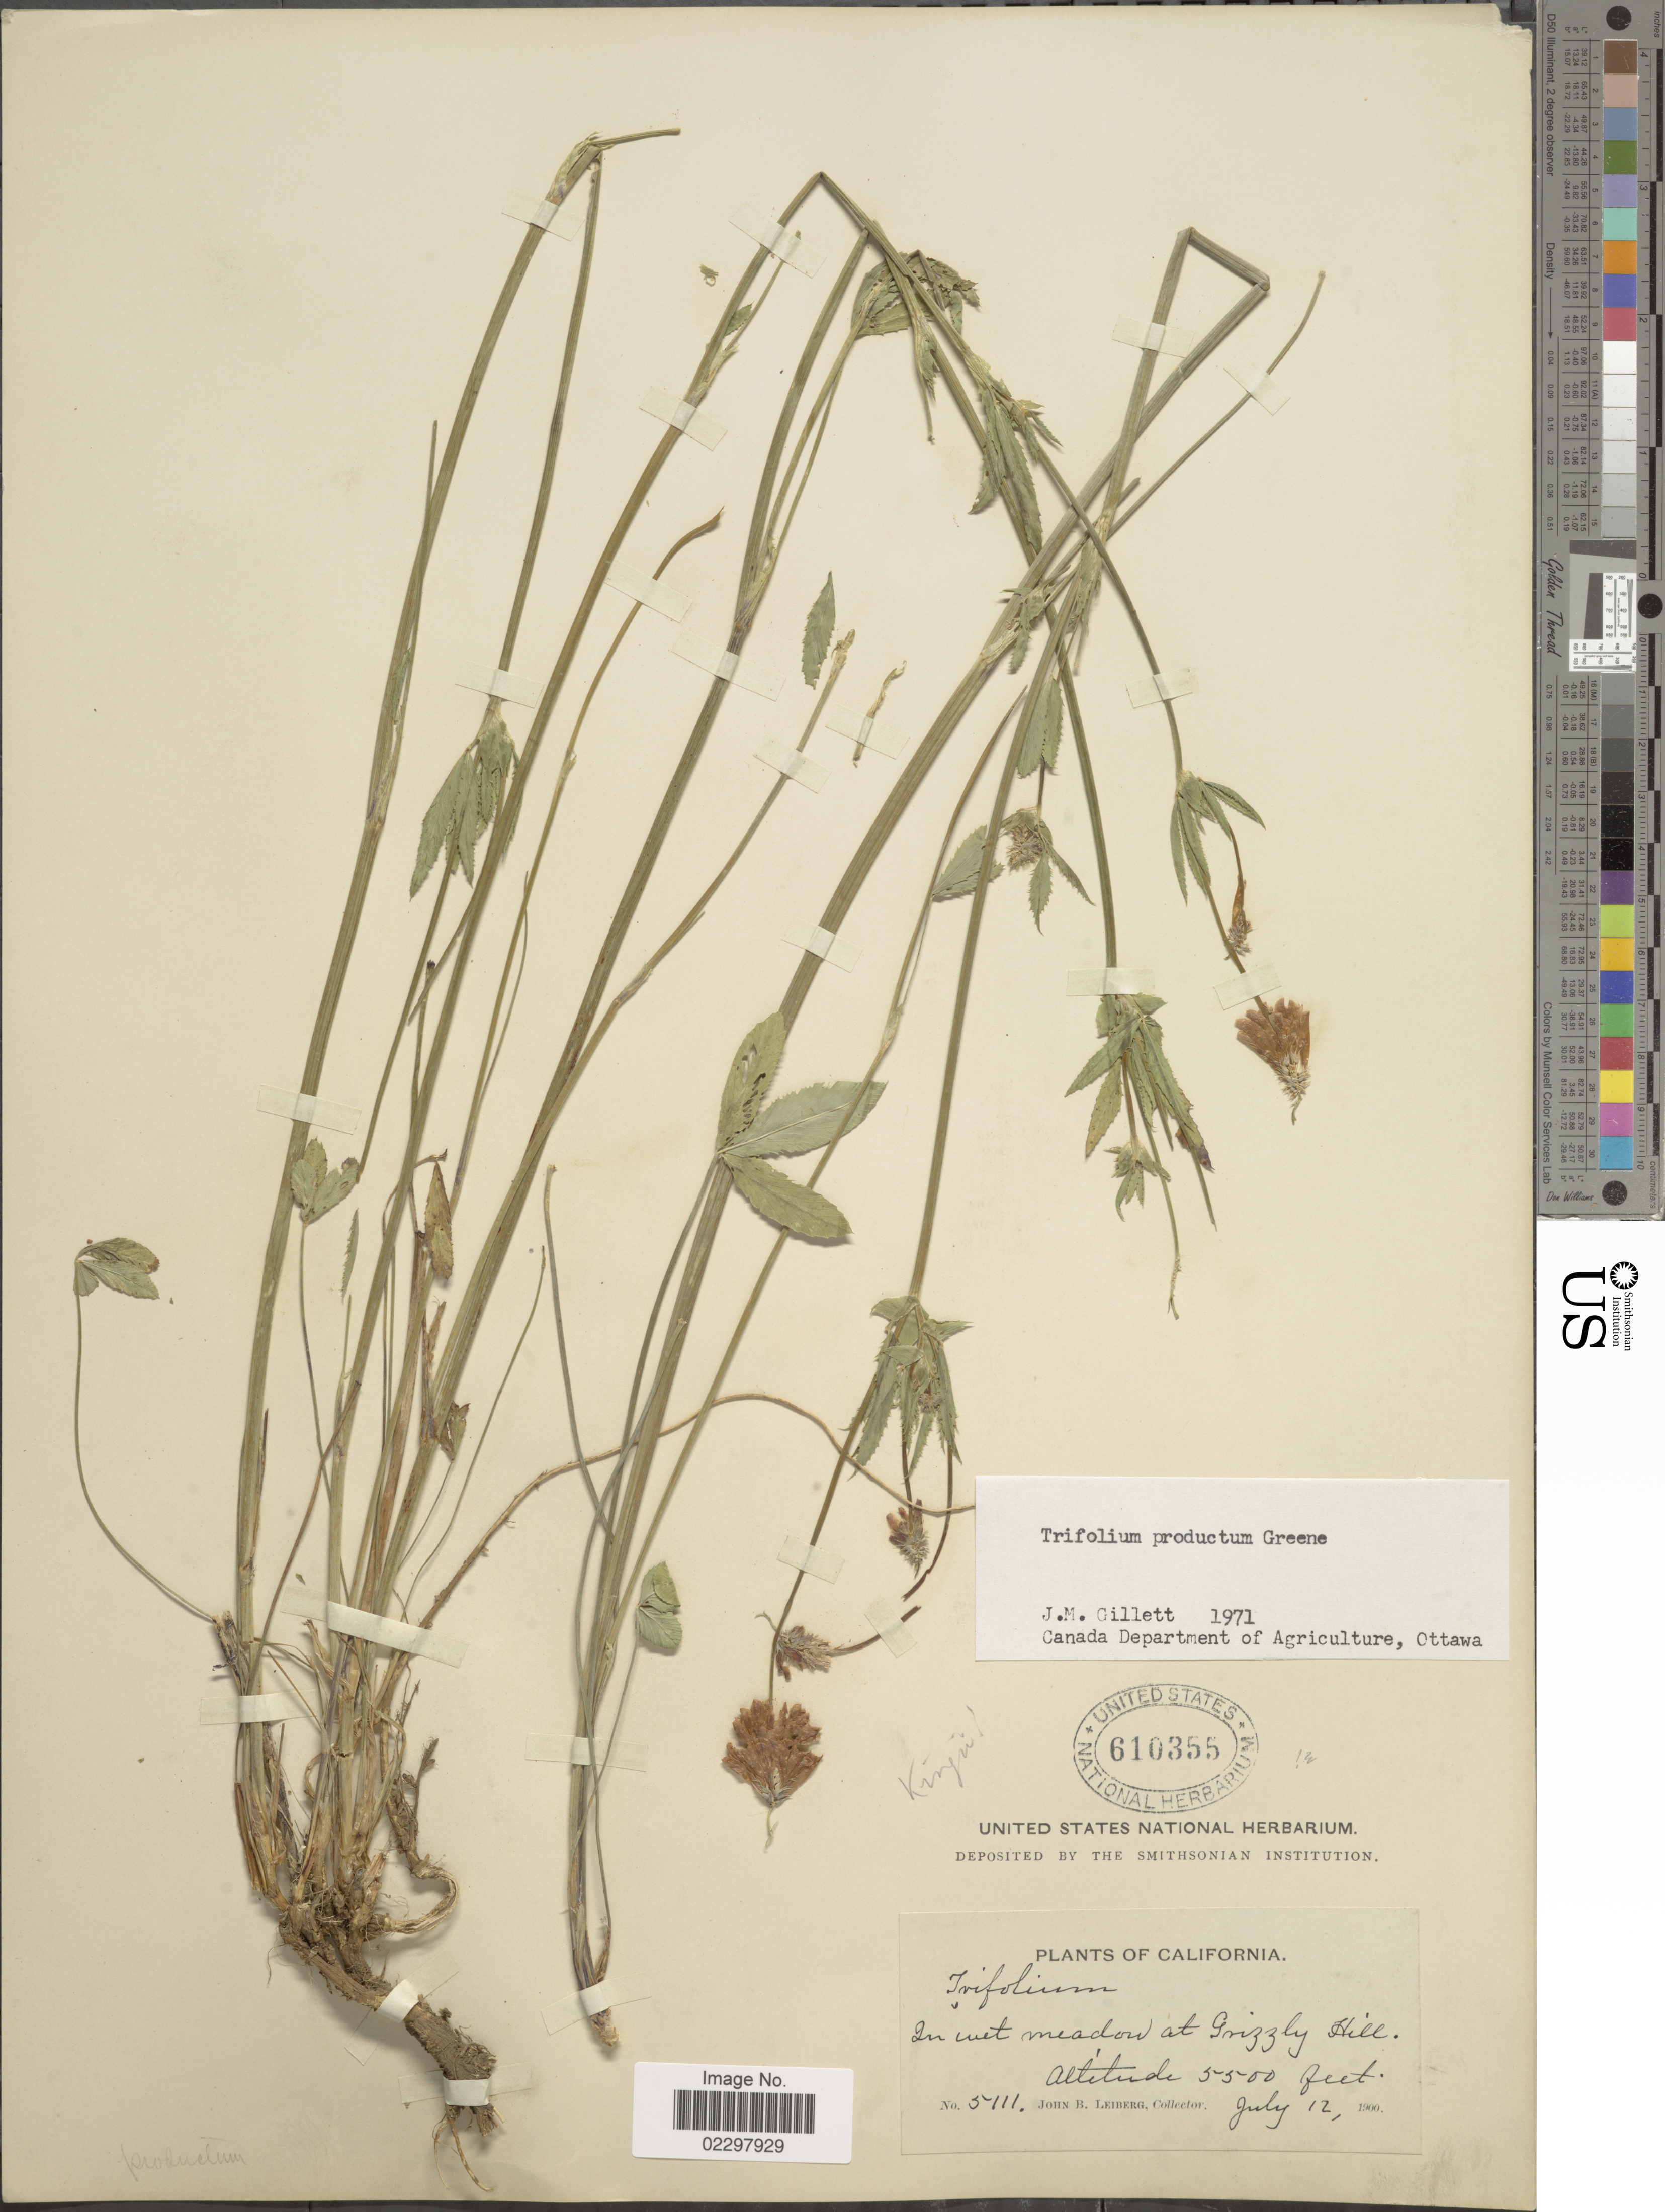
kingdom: Plantae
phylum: Tracheophyta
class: Magnoliopsida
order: Fabales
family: Fabaceae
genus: Trifolium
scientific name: Trifolium productum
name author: Greene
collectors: J. B. Leiberg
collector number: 5111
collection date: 1900-07-12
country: United States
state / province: California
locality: In wet meadow at Grizzly Hill.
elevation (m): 1676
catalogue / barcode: US 610355